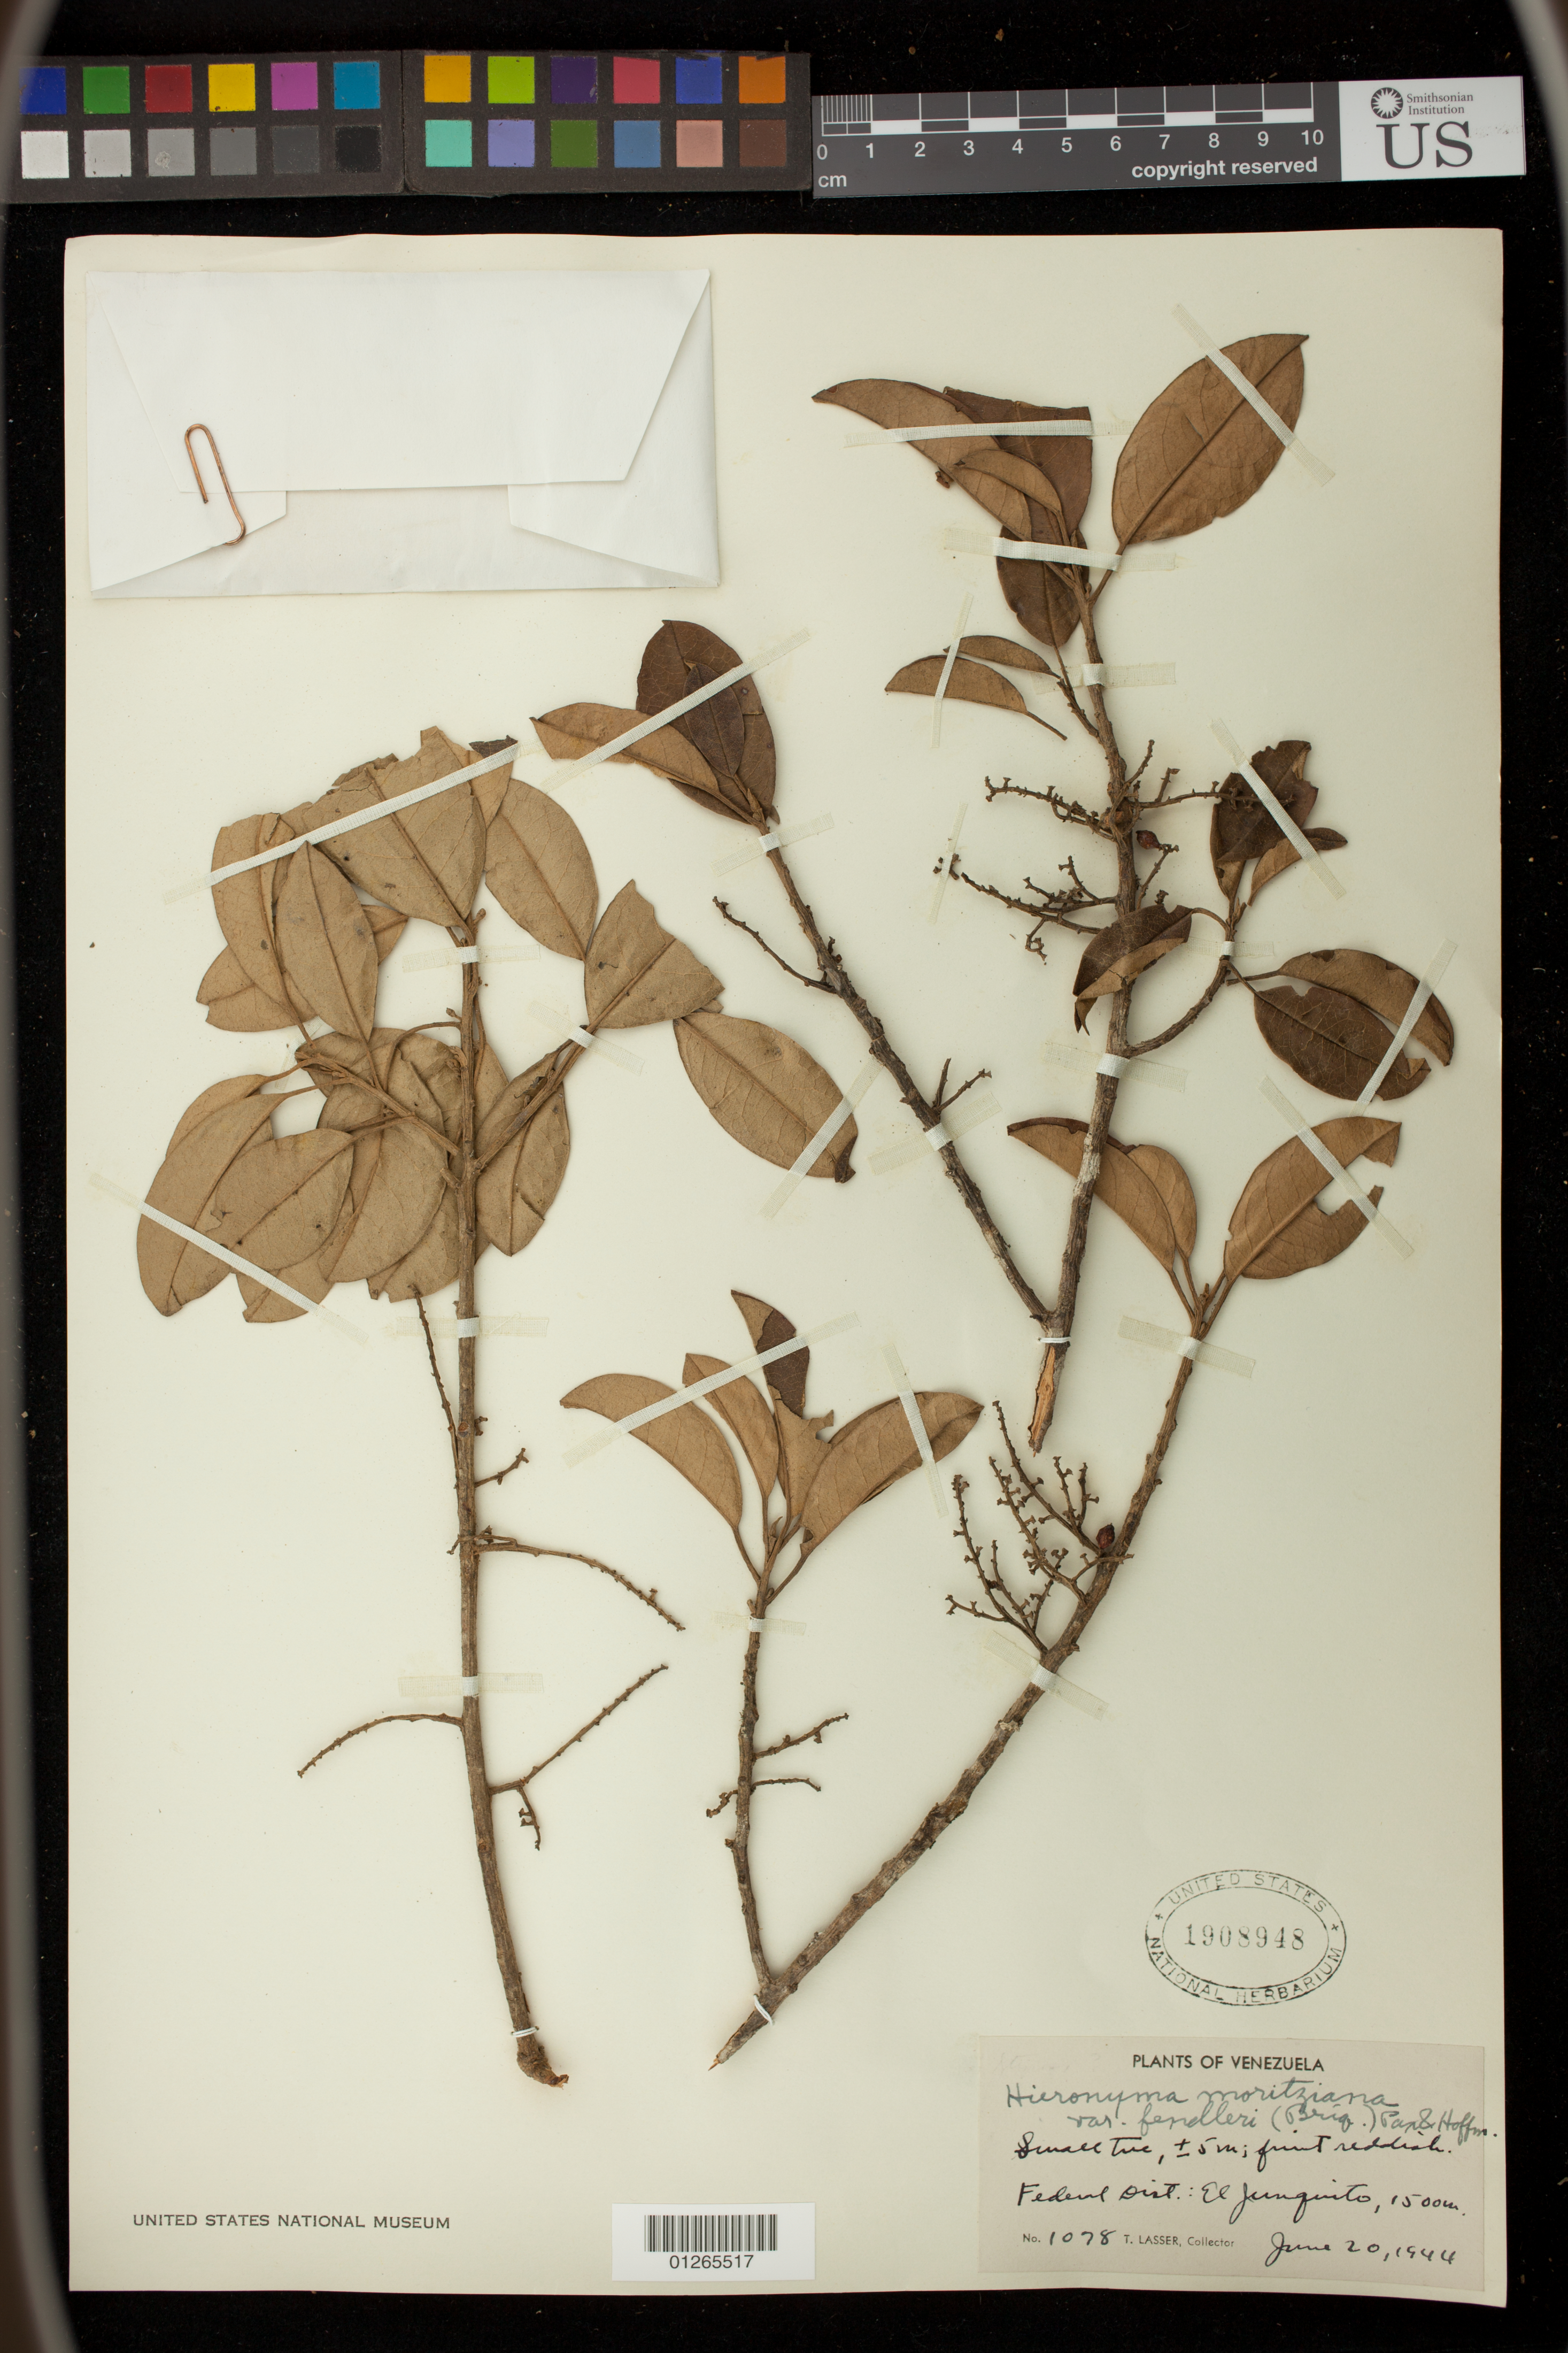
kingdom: Plantae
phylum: Tracheophyta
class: Magnoliopsida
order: Malpighiales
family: Phyllanthaceae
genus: Hieronyma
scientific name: Hieronyma moritziana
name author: (Müll. Arg.) Pax ex K. Hoffm.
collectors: T. Lasser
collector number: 1078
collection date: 1944-06-20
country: Venezuela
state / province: Anzoategui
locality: South-facing steep slopes of Cerro Peonia (Cerro Loas Pajaritos), above Santa Cruz, along headwaters of Rio Manantiales, east of Bergantin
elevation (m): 1506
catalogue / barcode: US 1908947